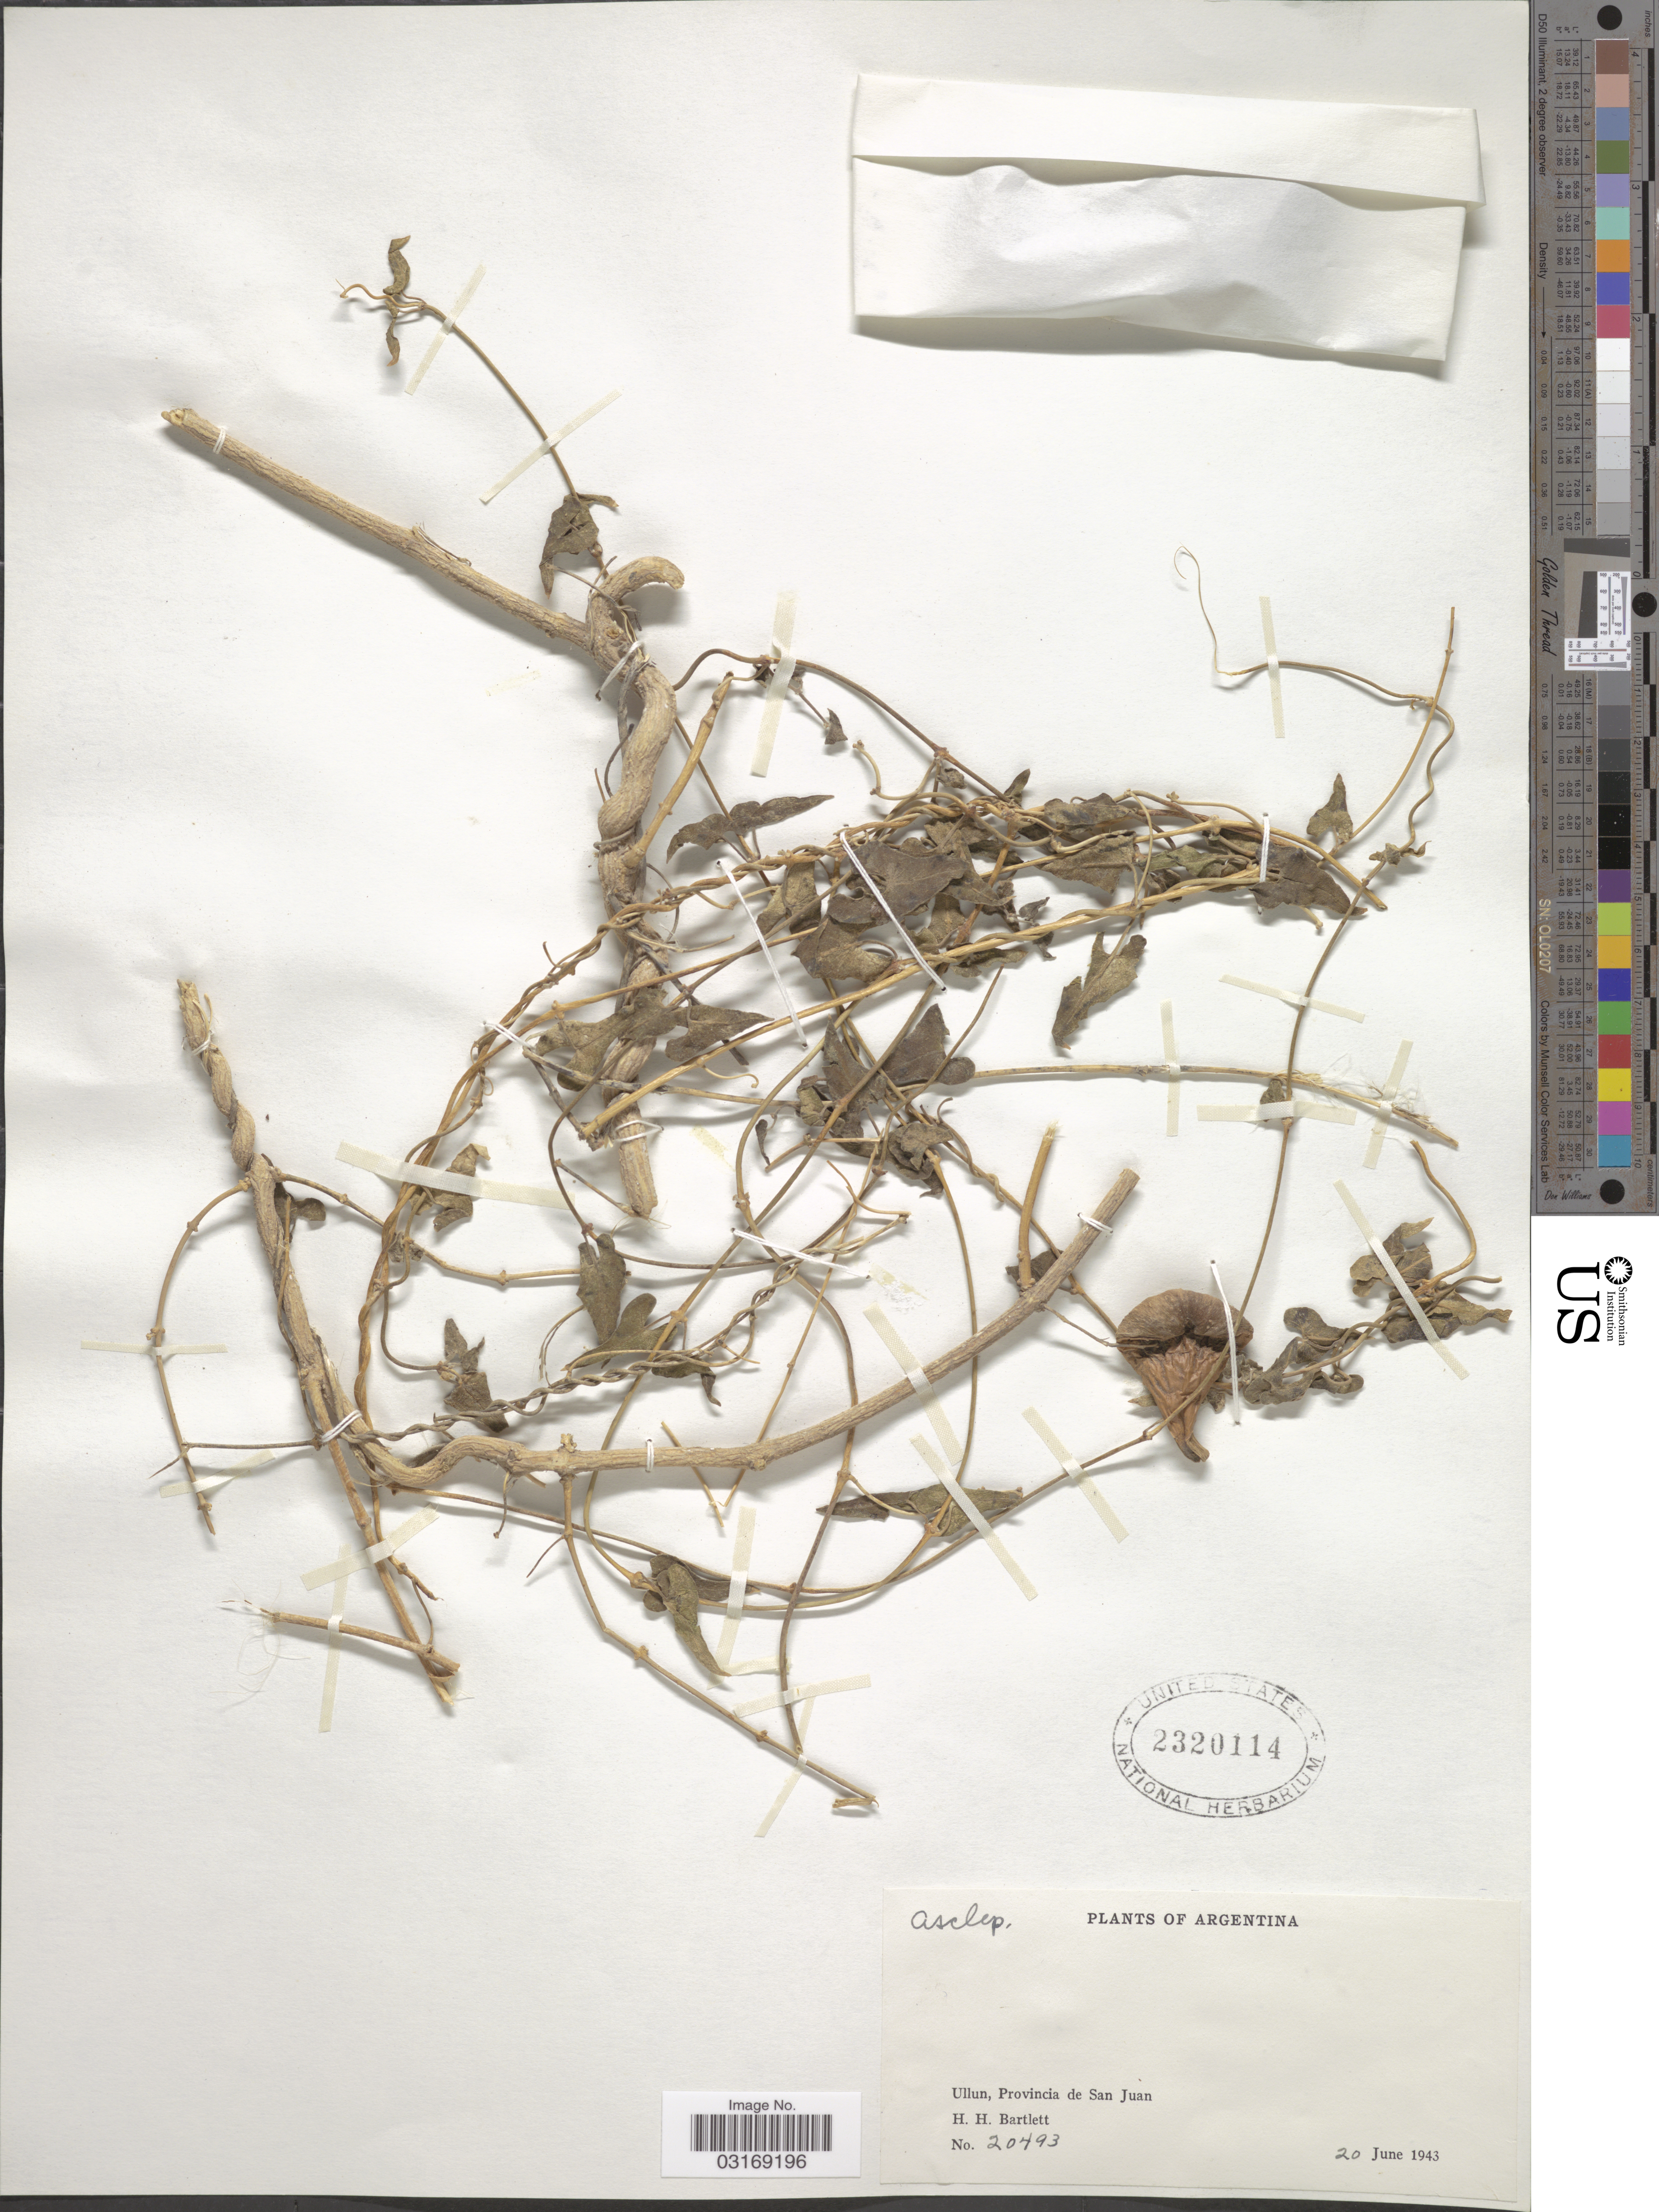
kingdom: Plantae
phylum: Tracheophyta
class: Magnoliopsida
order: Gentianales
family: Apocynaceae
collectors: H. H. Bartlett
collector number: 20493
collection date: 1943-06-20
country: Argentina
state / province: San Juan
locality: Ullun, Provincia de San Juan.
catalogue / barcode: US 2320114